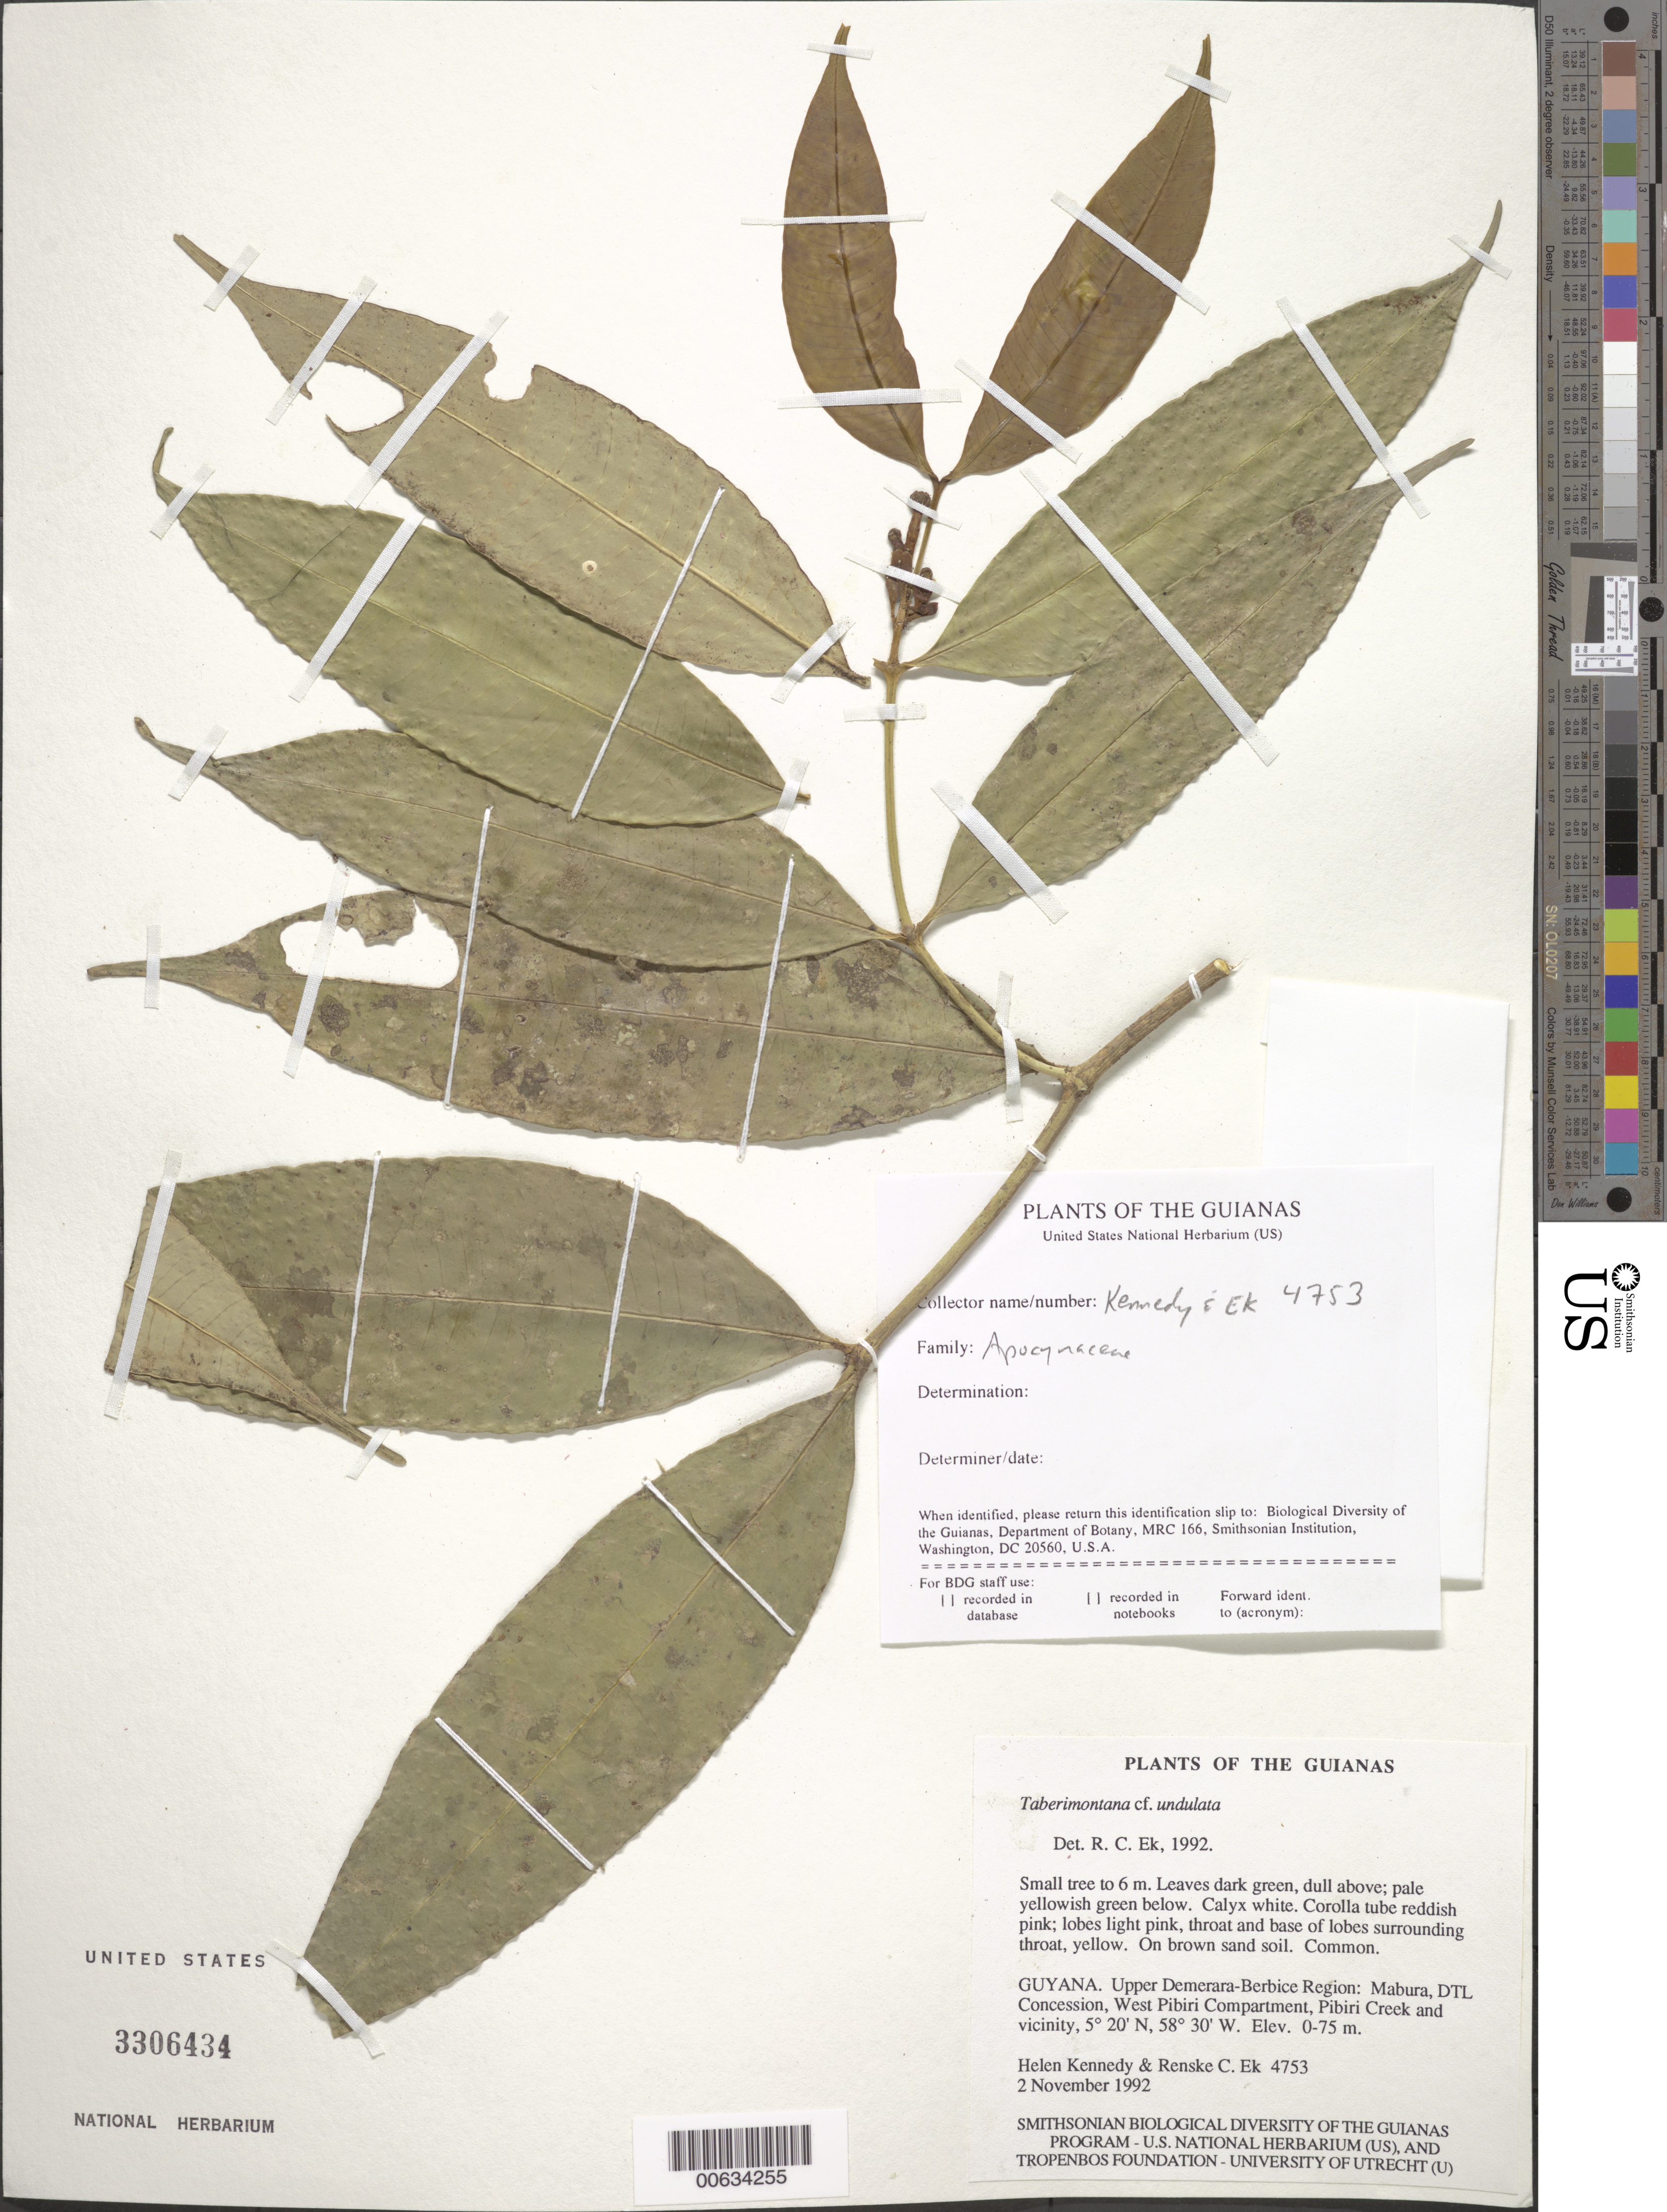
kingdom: Plantae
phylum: Tracheophyta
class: Magnoliopsida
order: Gentianales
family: Apocynaceae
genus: Tabernaemontana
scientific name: Tabernaemontana undulata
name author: Vahl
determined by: Ek, R. C.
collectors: H. Kennedy & R. C. Ek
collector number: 4753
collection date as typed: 2 November 1992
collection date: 1992-11-02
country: Guyana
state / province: U. Demerara-Berbice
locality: Mabura Hill; DTL Concession, West Pibiri Compartment, Pibiri Creek & vicinity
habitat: On brown sand soil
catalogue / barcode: US 3306434